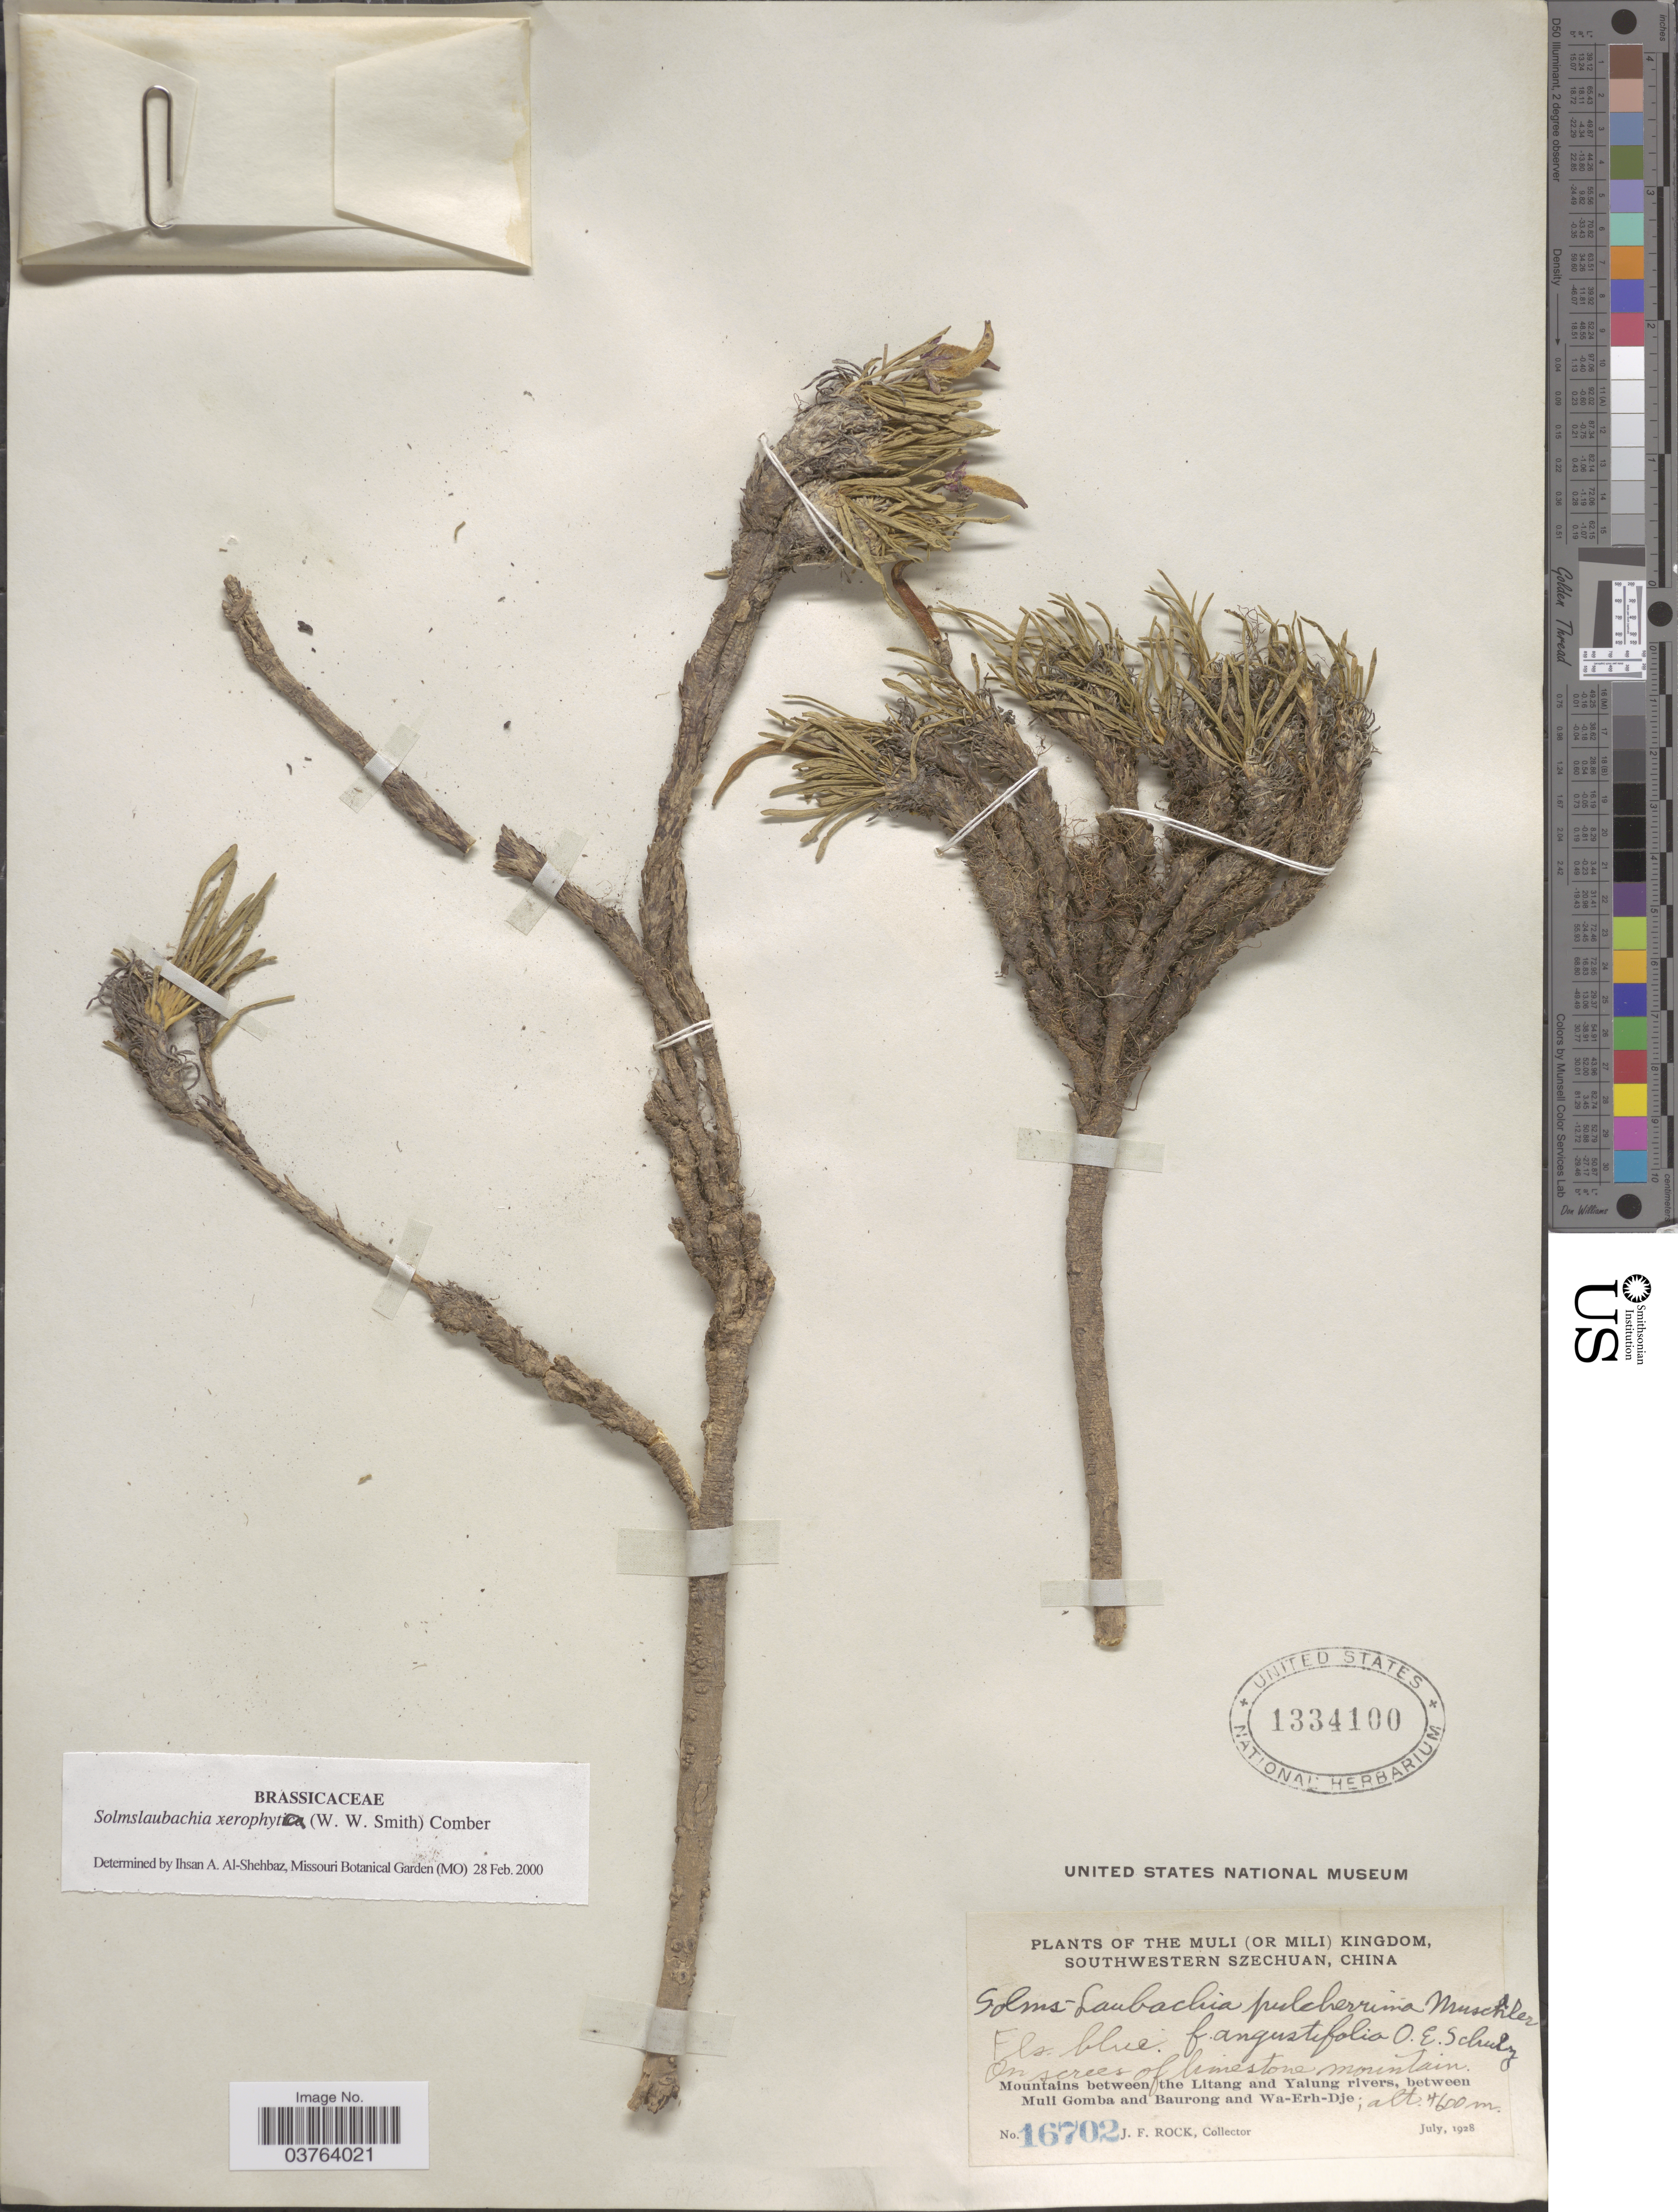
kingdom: Plantae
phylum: Tracheophyta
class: Magnoliopsida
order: Brassicales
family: Brassicaceae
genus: Solms-Laubachia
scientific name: Solms-laubachia xerophyta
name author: (W.W. Sm.) H.F. Comber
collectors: J. Rock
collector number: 16702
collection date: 1928-07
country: China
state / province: Sichuan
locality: The Muli (or Mili) Kingdom, Southwestern Szechuan. Mountains between the Litang and Yalung rivers, between Muli Gomba and Baurong and Wa-Erh-Dje.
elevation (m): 4600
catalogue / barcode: US 1334100